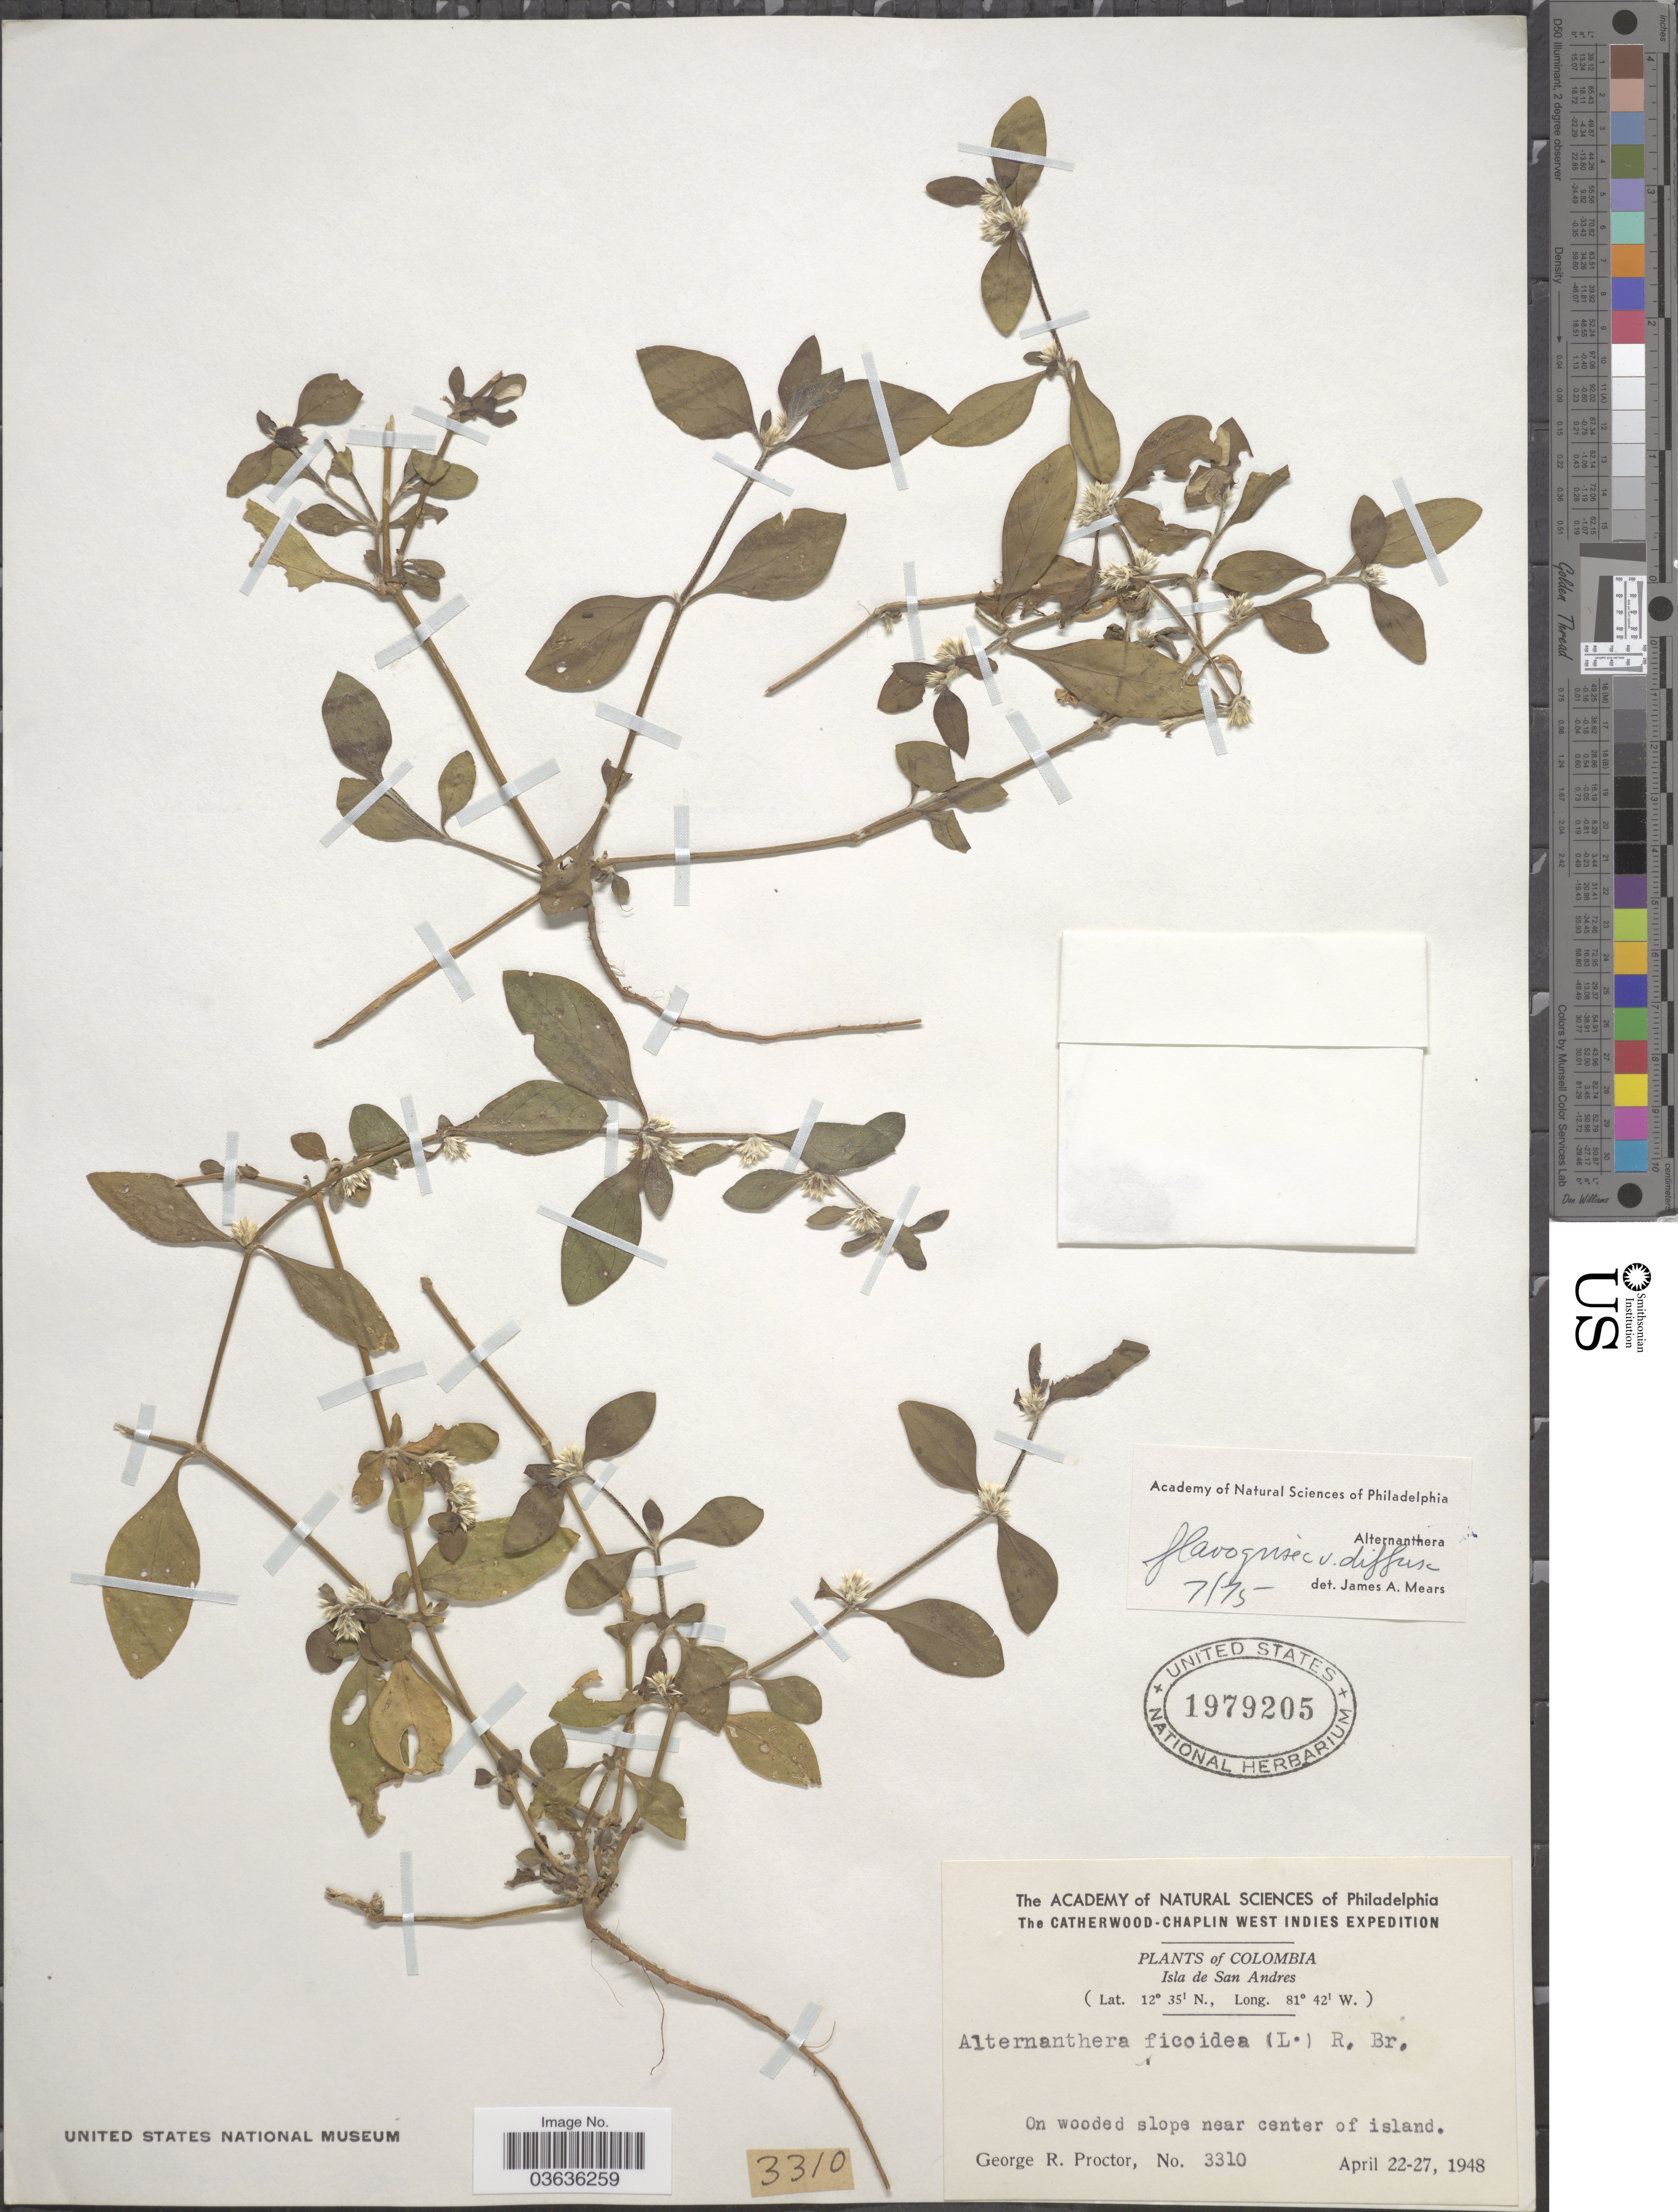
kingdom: Plantae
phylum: Tracheophyta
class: Magnoliopsida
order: Caryophyllales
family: Amaranthaceae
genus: Alternanthera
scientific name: Alternanthera flavogrisea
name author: Urb.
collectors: G. R. Proctor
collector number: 3310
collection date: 1948-04-22/1948-04-27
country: Colombia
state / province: San Andres y Providencia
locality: Isla de San Andres. On wooded slope near center of island.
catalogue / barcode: US 1979205